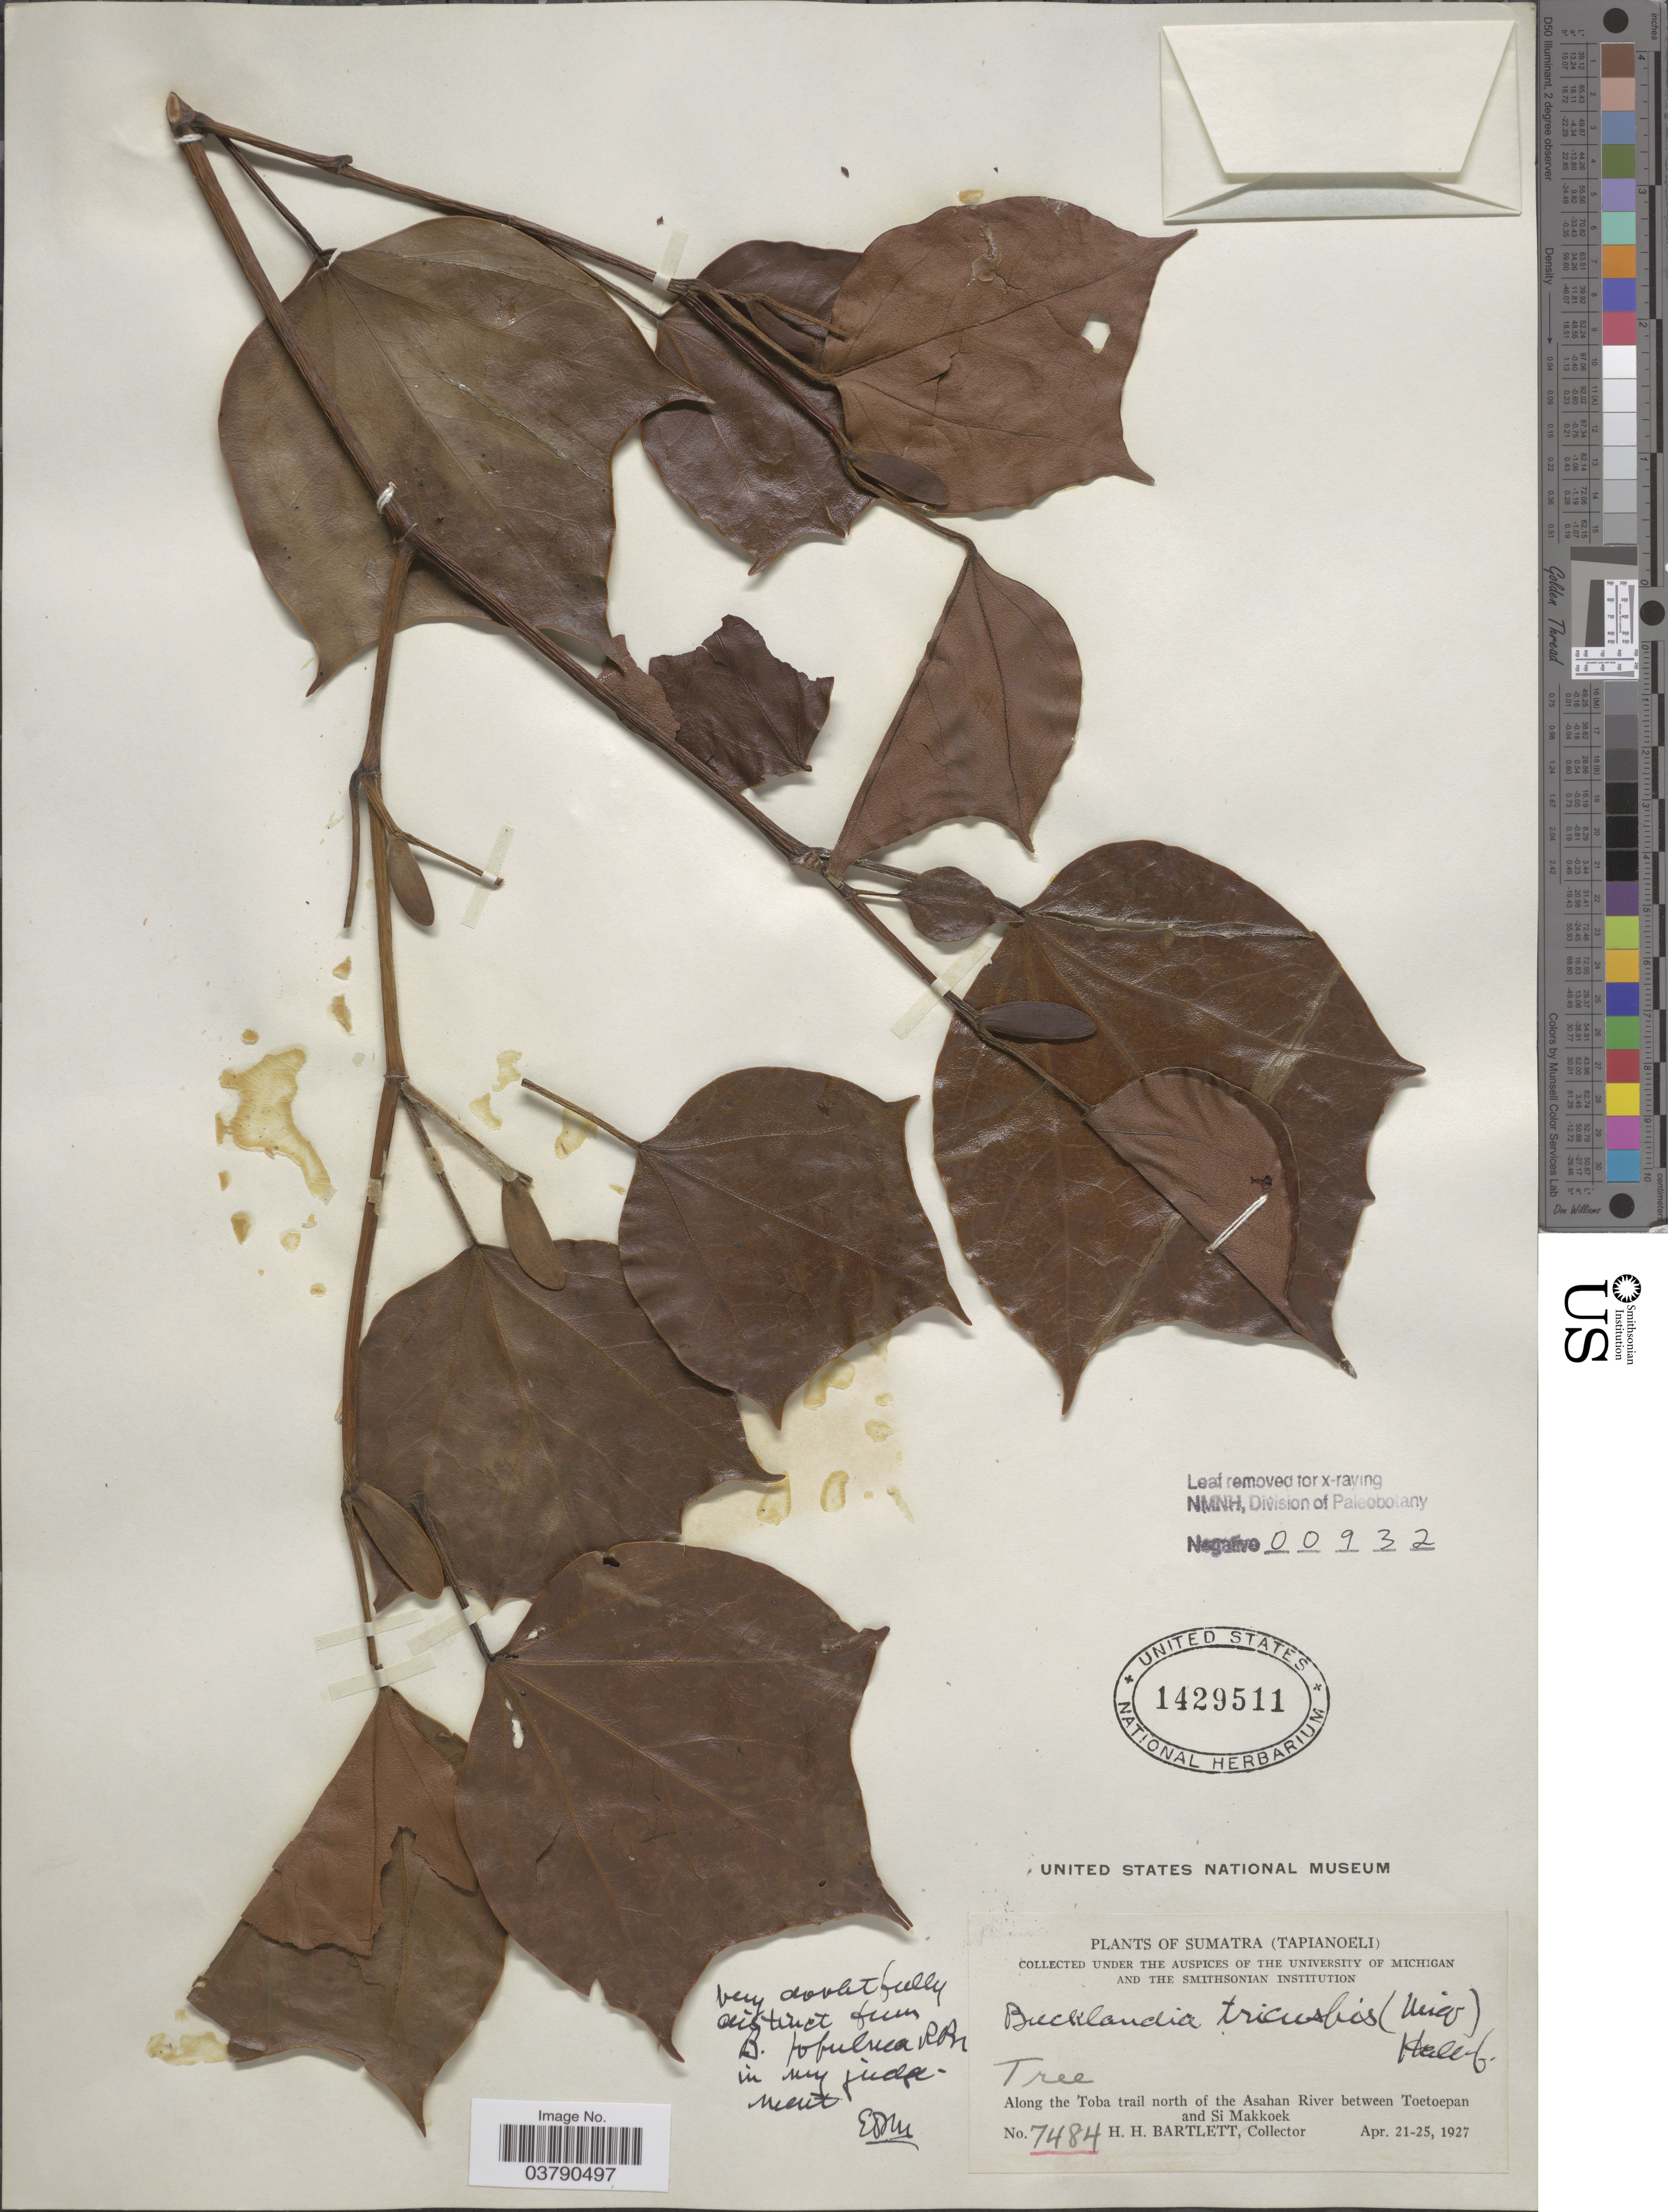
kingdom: Plantae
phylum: Tracheophyta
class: Magnoliopsida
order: Saxifragales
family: Hamamelidaceae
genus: Exbucklandia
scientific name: Exbucklandia populnea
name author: (R. Br. ex Griff.) R.W. Br.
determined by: Strong, Mark T., (BOT), Smithsonian Institution - National Museum of Natural History (UNITED STATES)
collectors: H. H. Bartlett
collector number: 7484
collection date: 1927-04-21/1927-04-25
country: Indonesia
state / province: Sumatra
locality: Sumatra (Tapianoeli). Along the Toba trail north of the Asahan River between Toetoepan and Si Makkoek.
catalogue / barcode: US 1429511